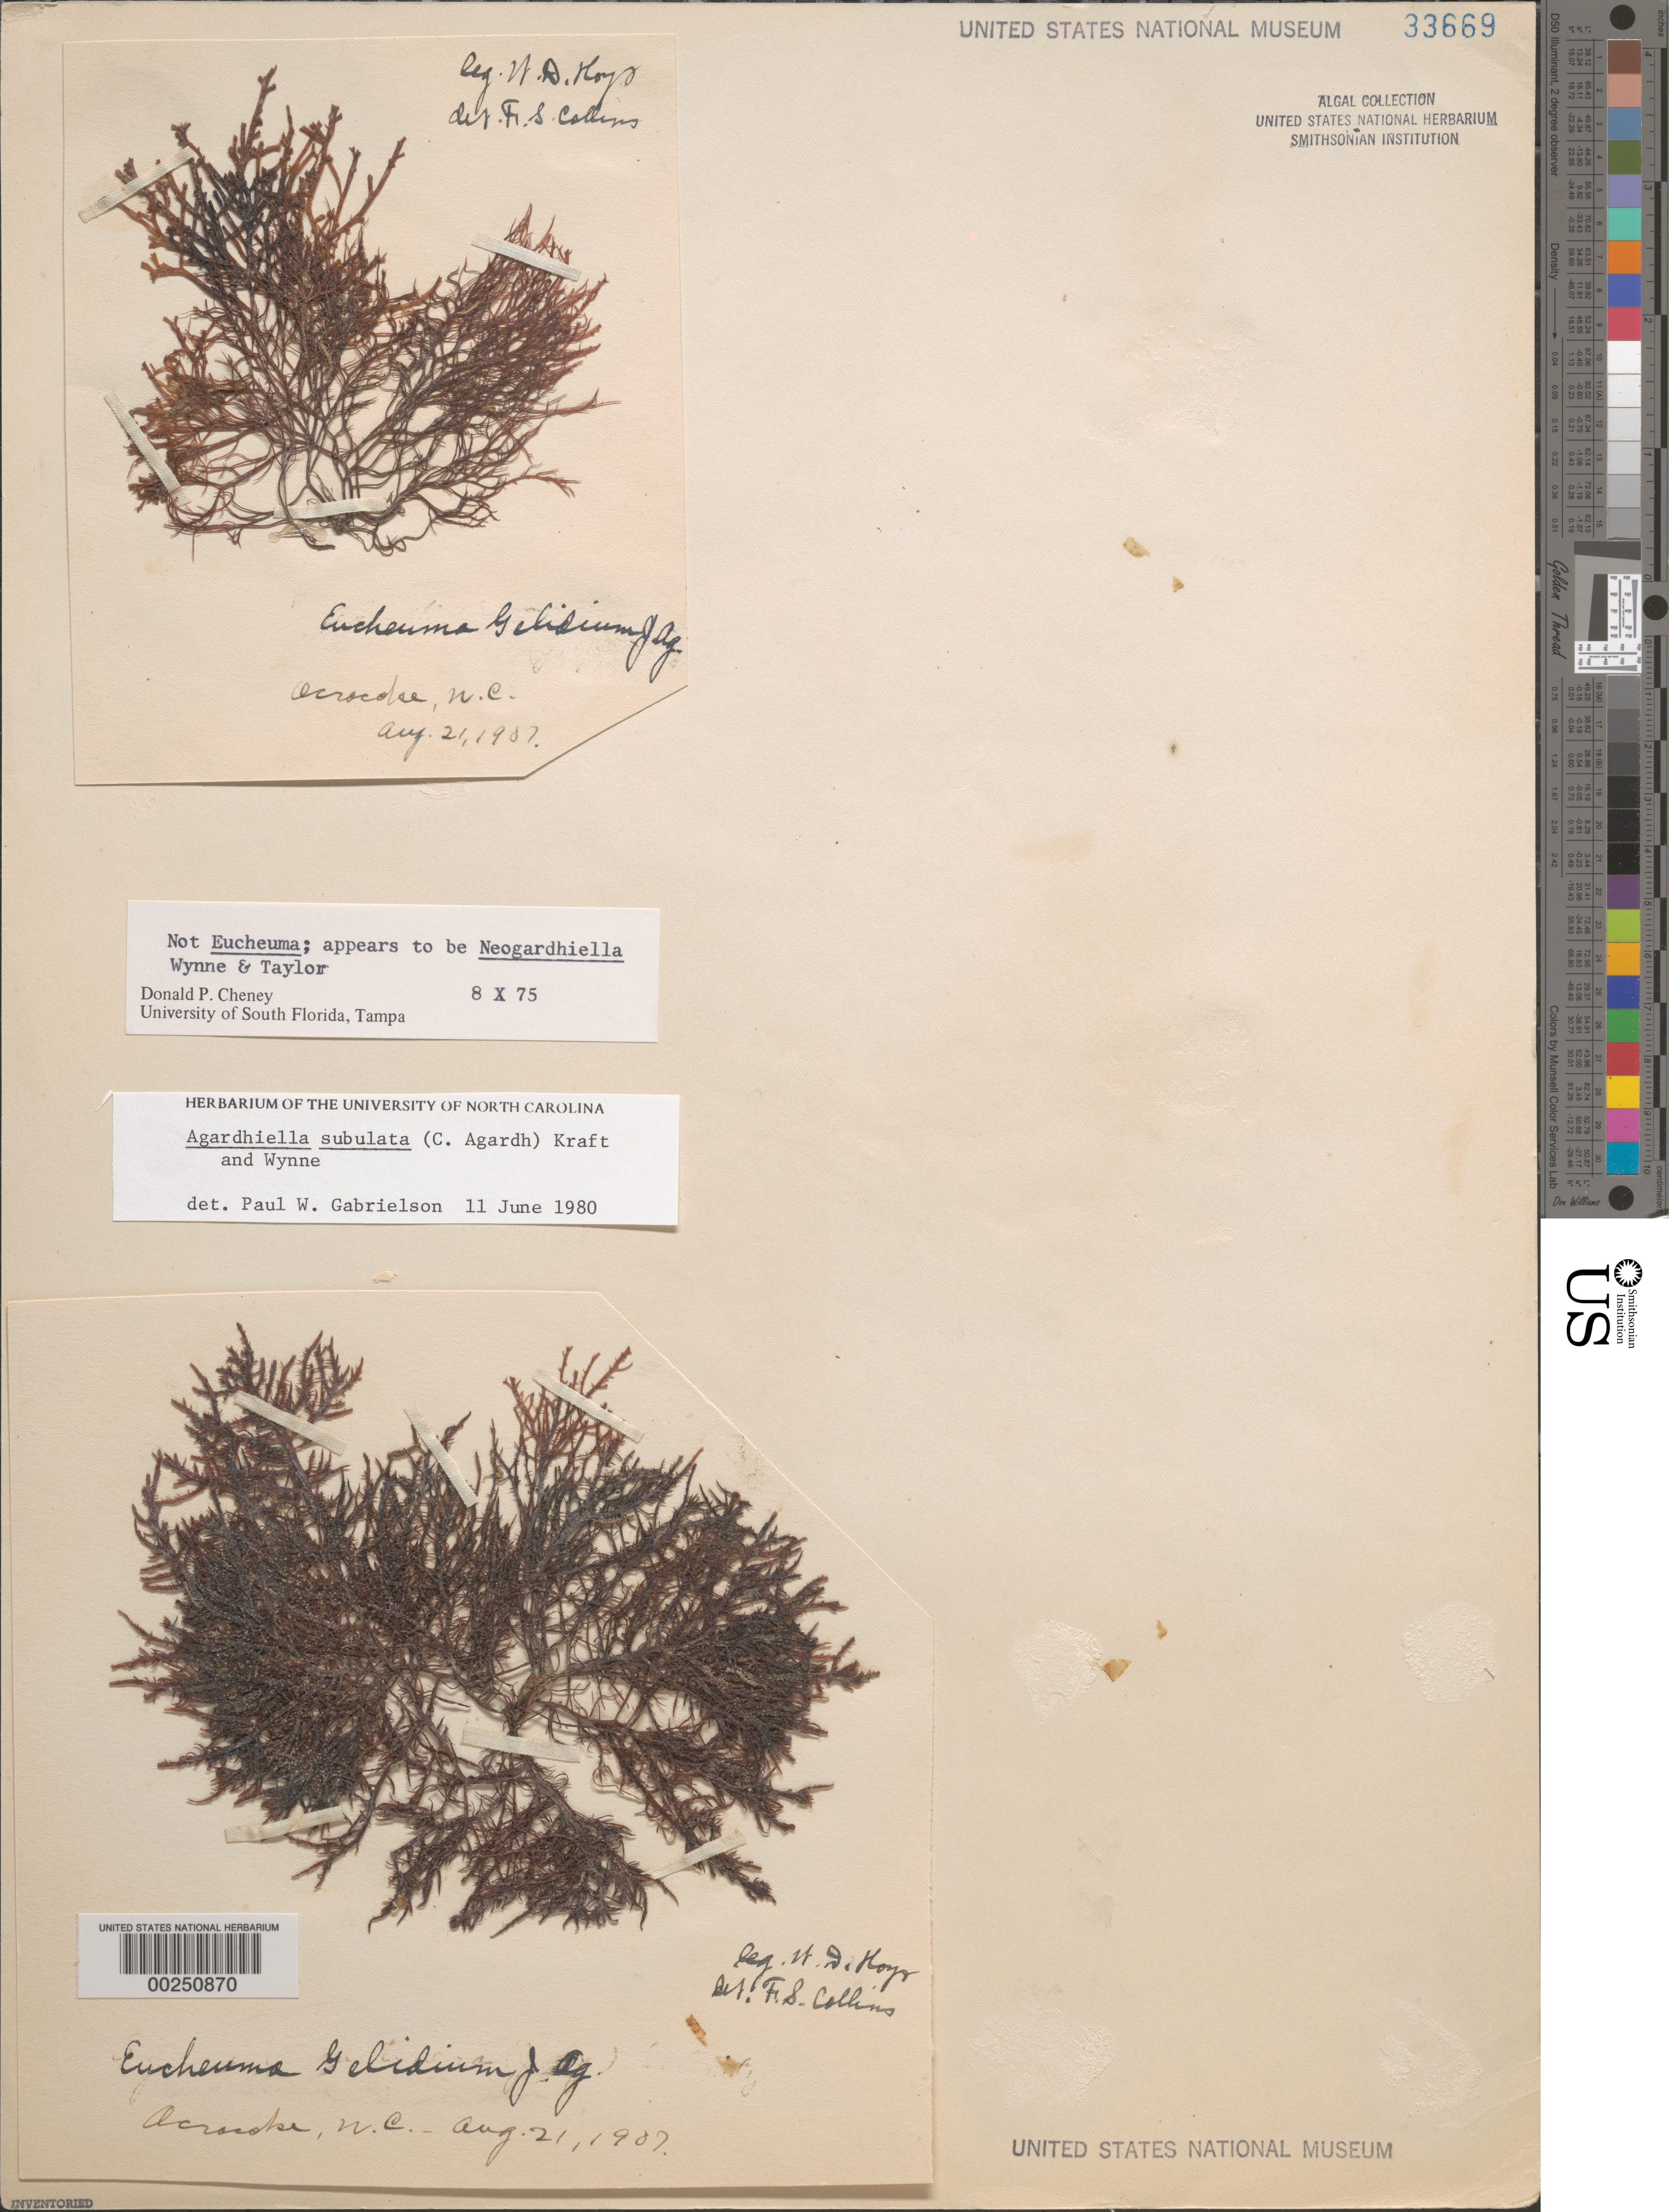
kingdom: Plantae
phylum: Rhodophyta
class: Florideophyceae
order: Gigartinales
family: Solieriaceae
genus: Agardhiella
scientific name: Agardhiella subulata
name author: (C. Agardh) G.T.Kraft & M.J. Wynne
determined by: Gabrielson, P. W.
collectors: W. D. Hoyt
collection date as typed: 21 Aug 1907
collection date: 1907-08-21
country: United States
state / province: North Carolina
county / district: Hyde County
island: Ocracoke Island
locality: Ocracoke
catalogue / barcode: US 33669